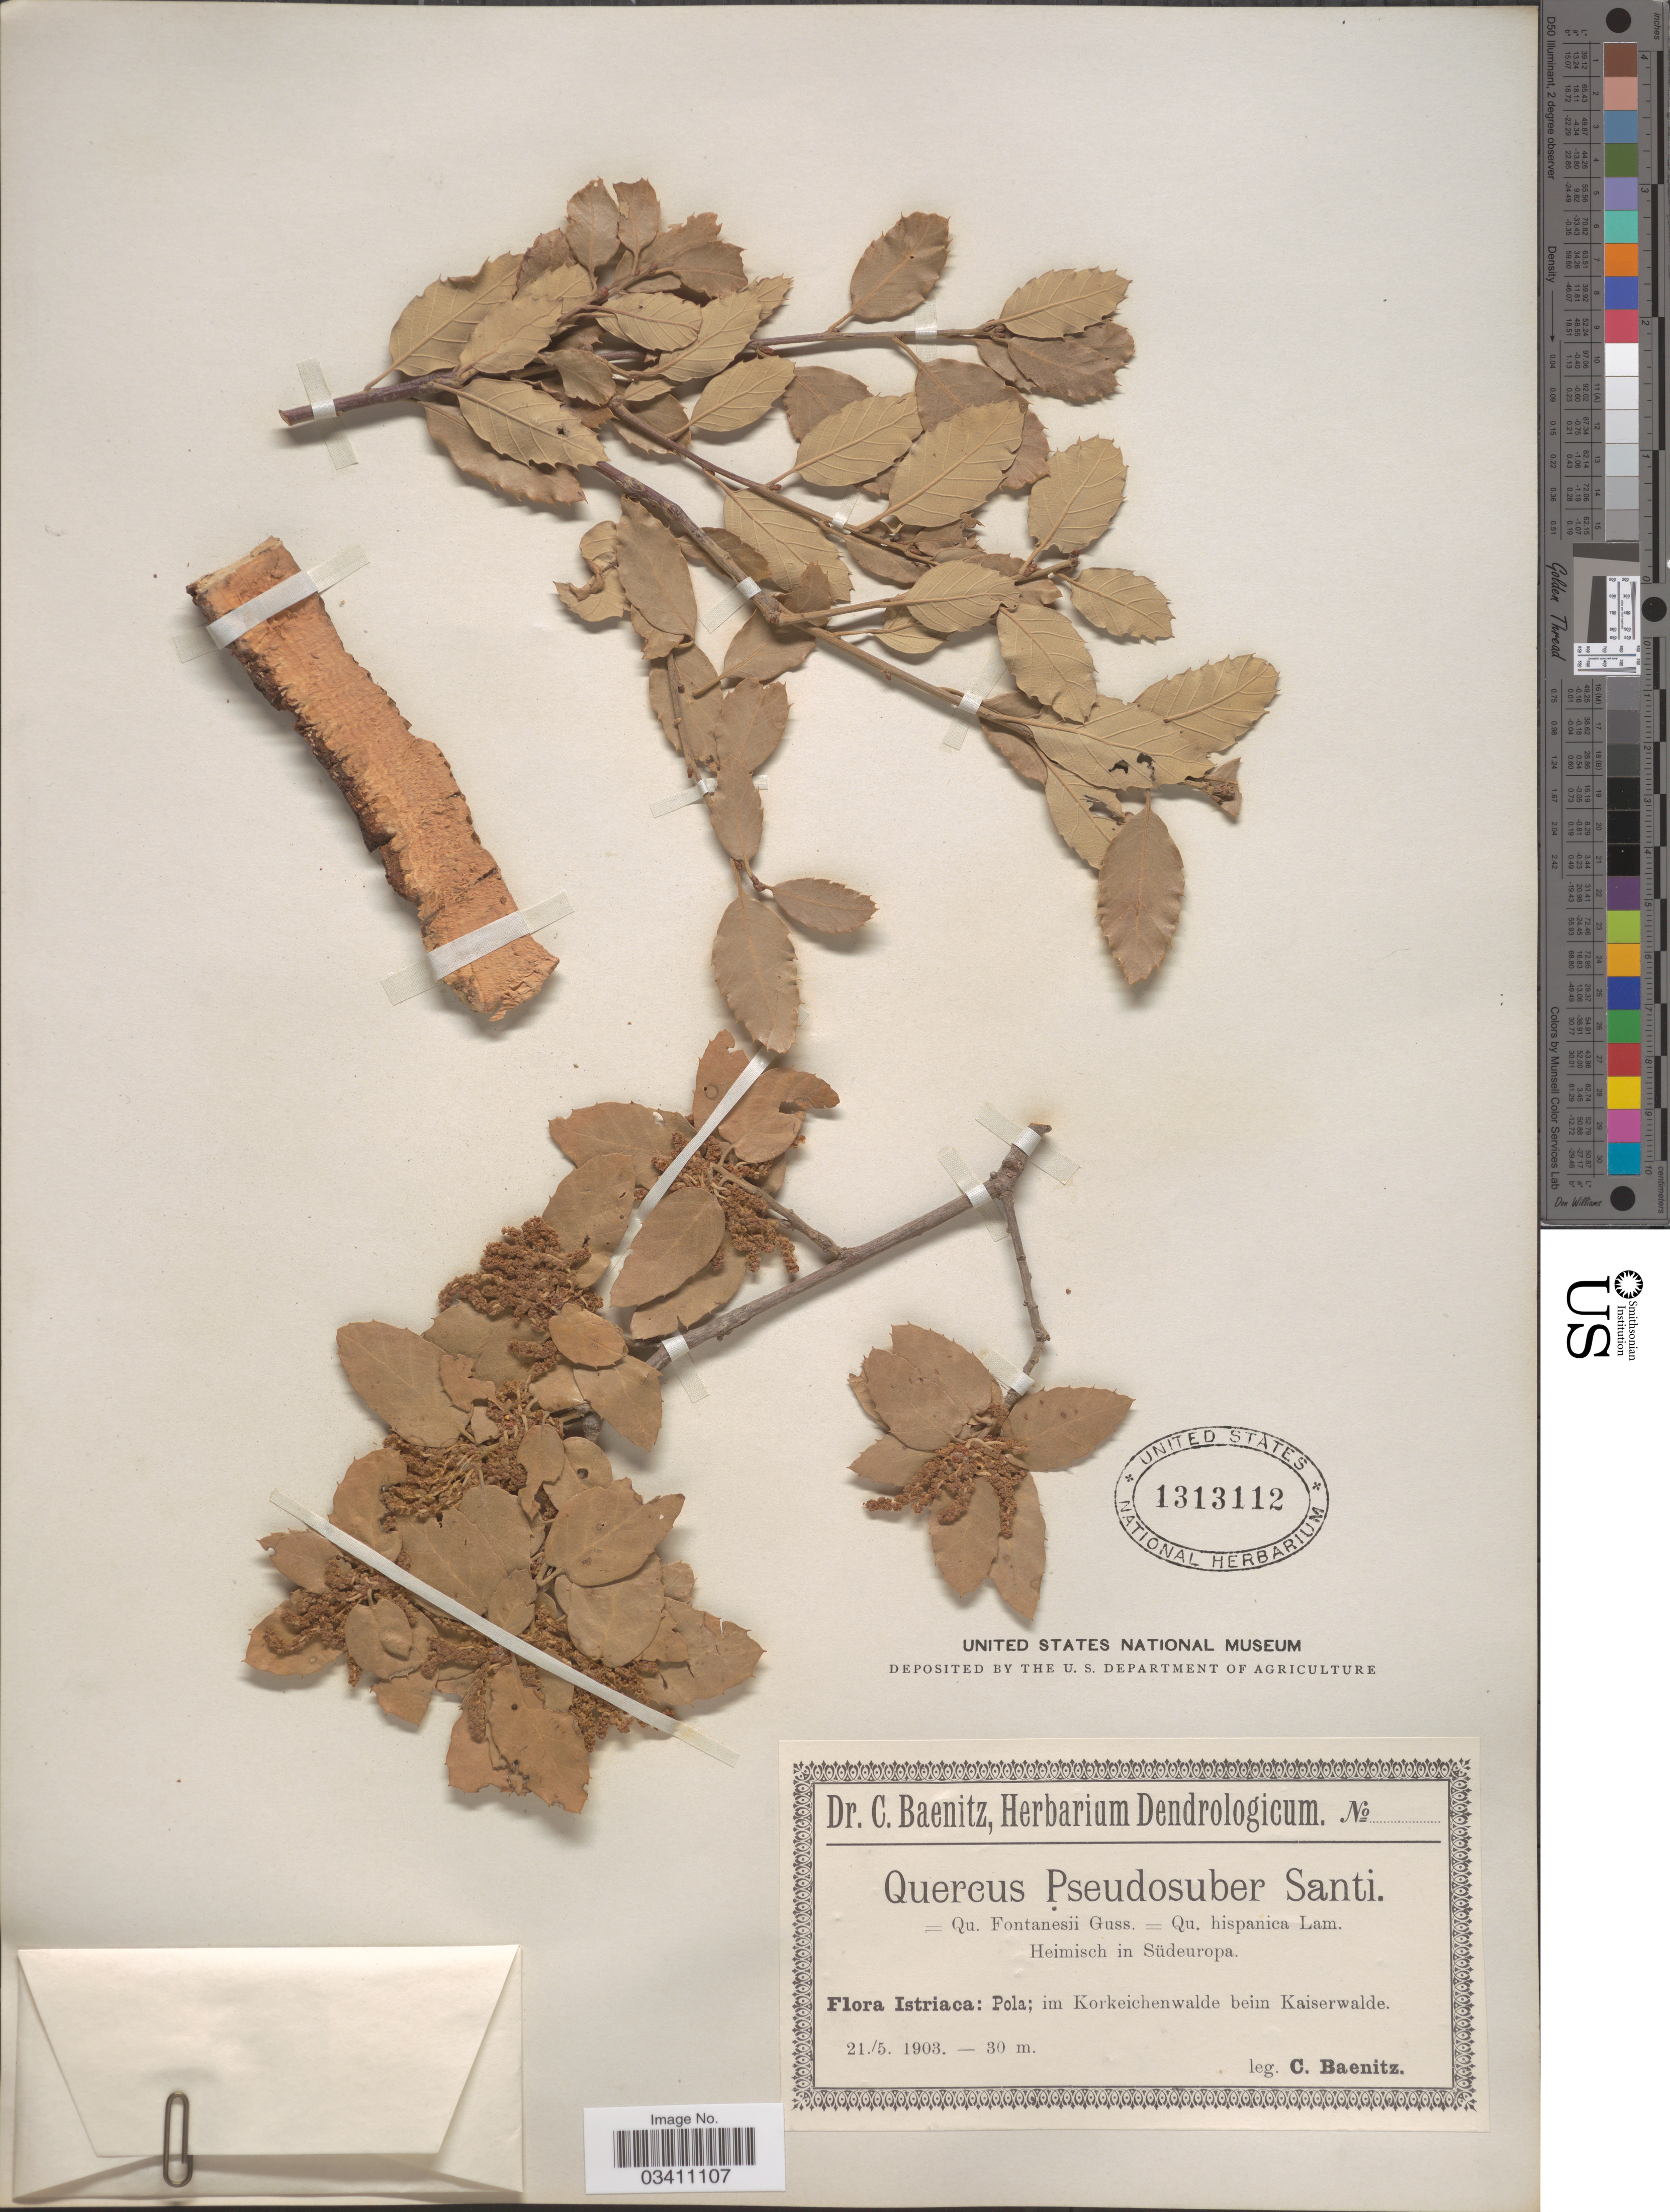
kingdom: Plantae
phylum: Tracheophyta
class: Magnoliopsida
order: Fagales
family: Fagaceae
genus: Quercus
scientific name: Quercus x pseudosuber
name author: Santi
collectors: C. G. Baenitz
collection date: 1903-05-21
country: Croatia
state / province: Istria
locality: Istriaca: Pola; im Korkeichenwalde beim Kaiserwalde.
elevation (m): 30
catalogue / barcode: US 1313112